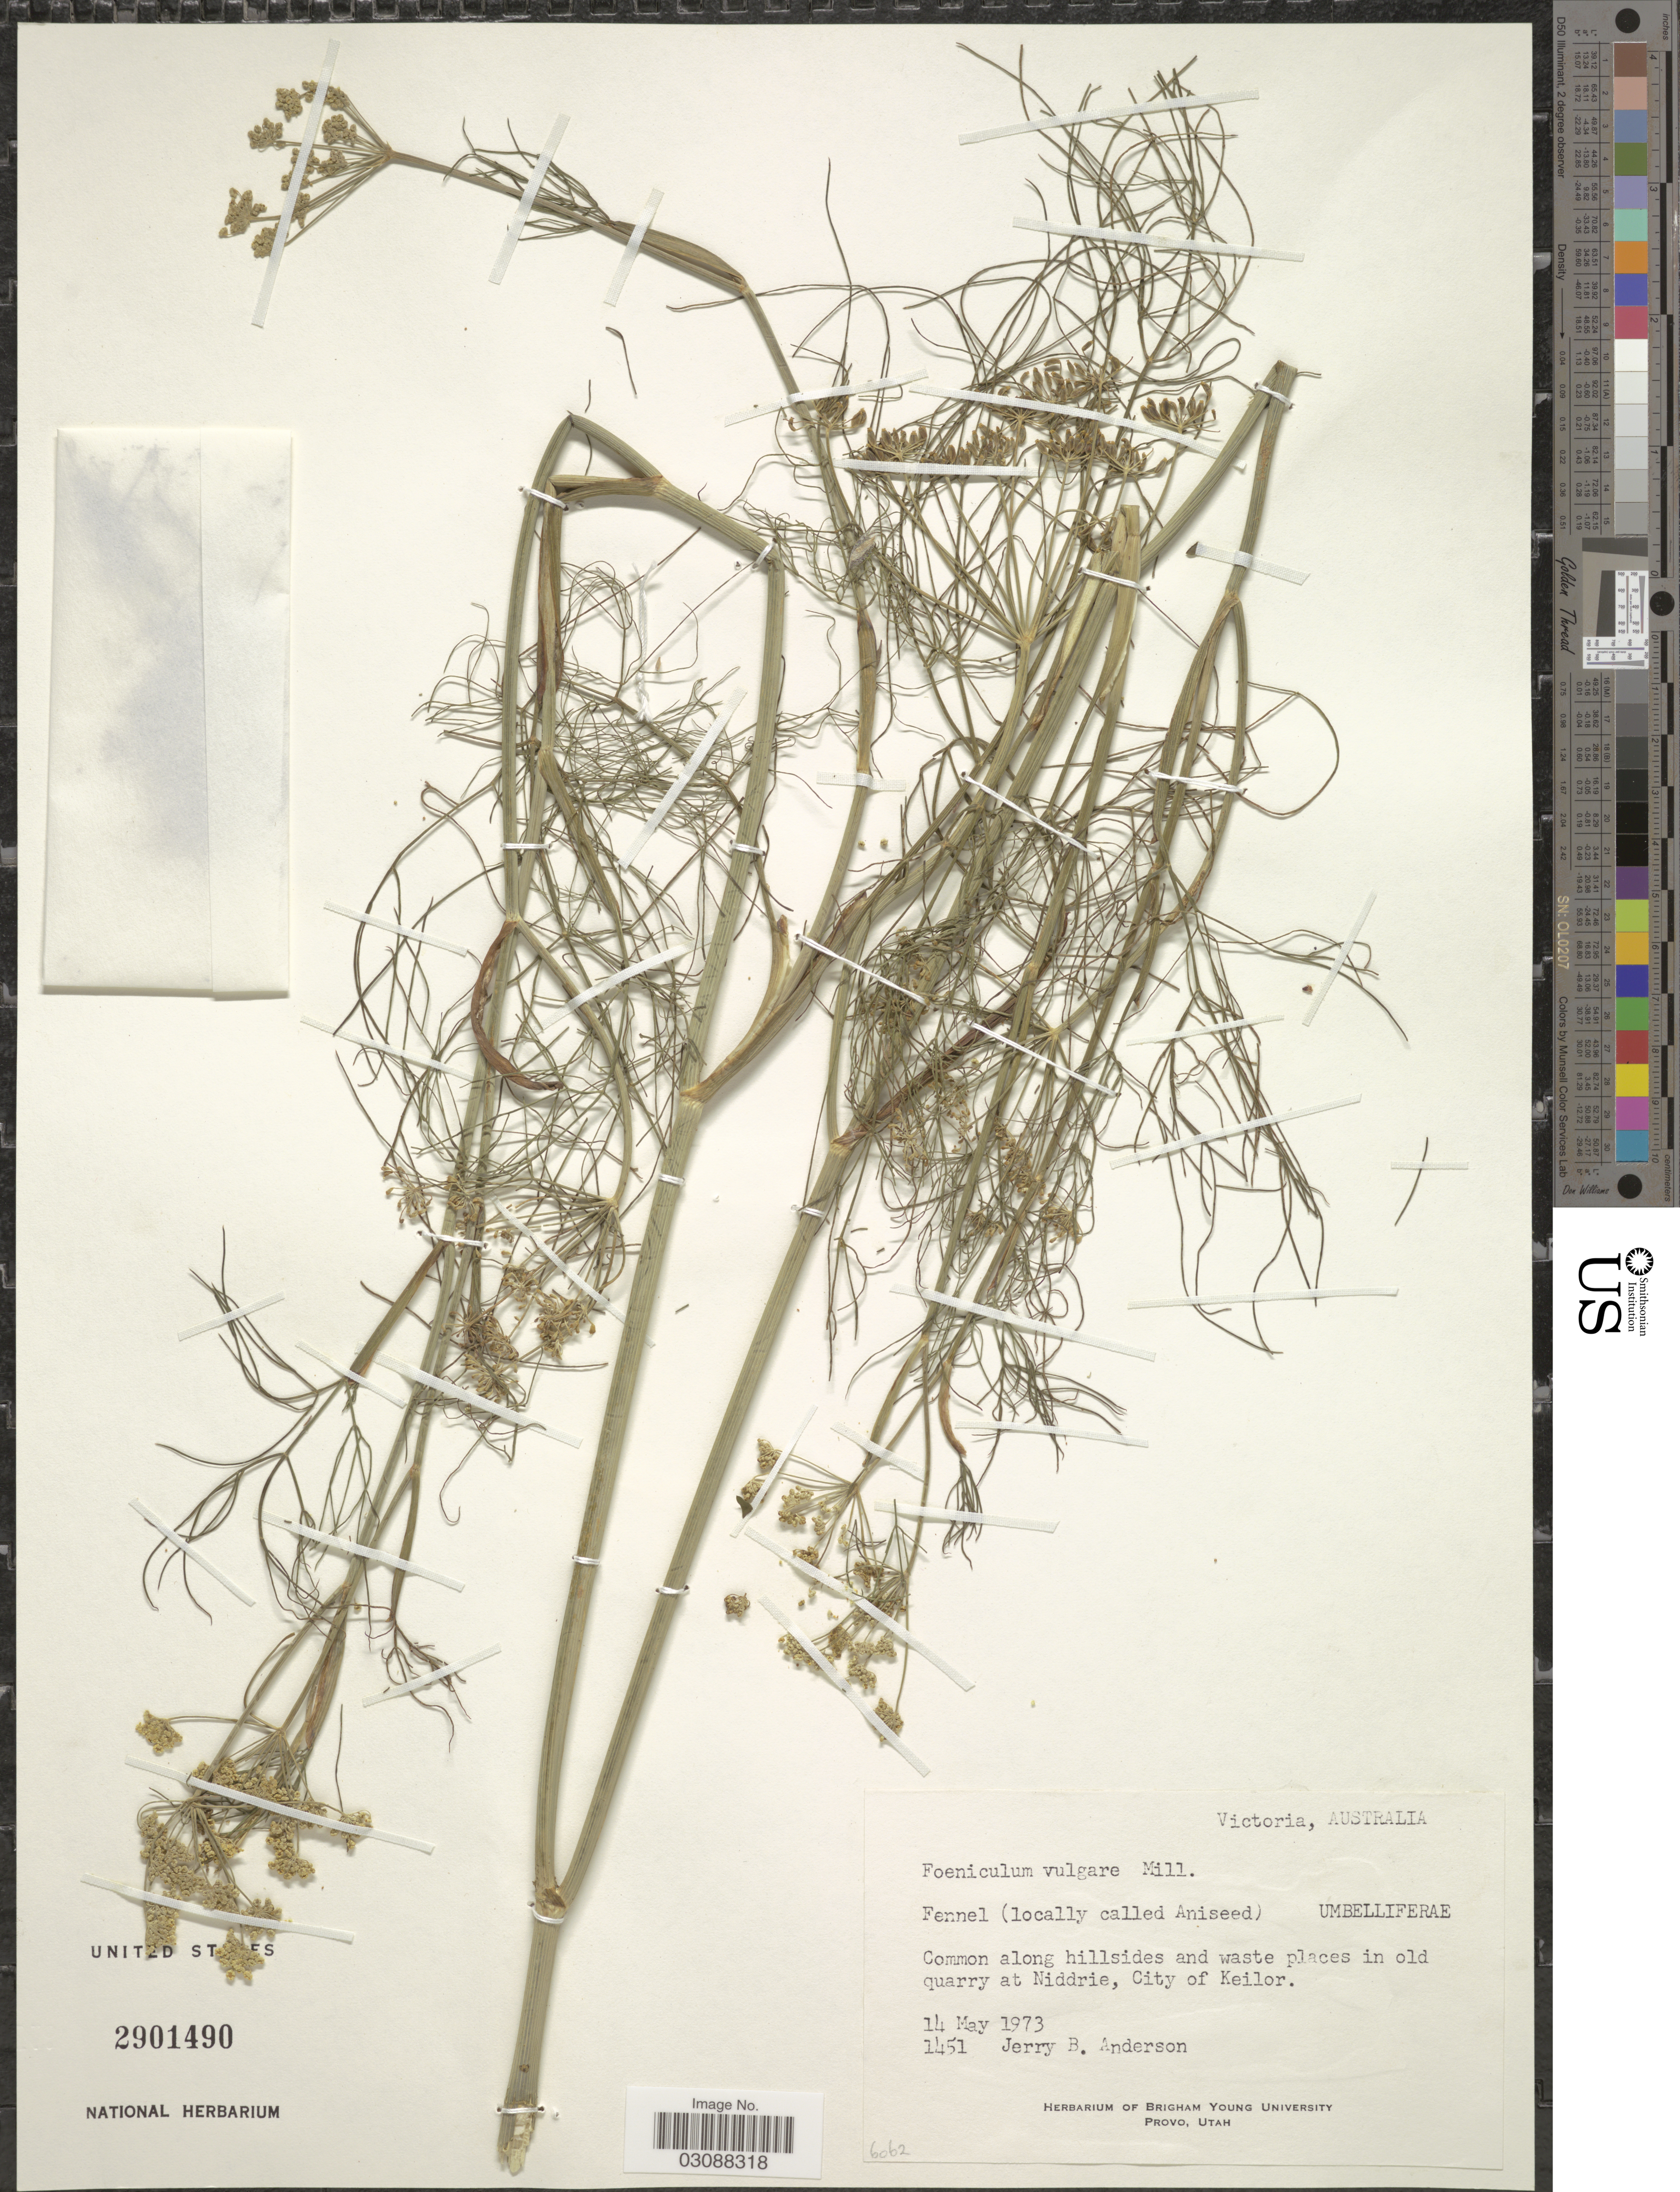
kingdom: Plantae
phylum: Tracheophyta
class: Magnoliopsida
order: Apiales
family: Apiaceae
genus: Foeniculum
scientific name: Foeniculum vulgare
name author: Mill.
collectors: J. B. Anderson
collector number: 1451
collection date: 1973-05-14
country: Australia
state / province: Victoria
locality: Victoria. Old quarry at Niddrie, City of Keilor.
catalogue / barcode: US 2901490